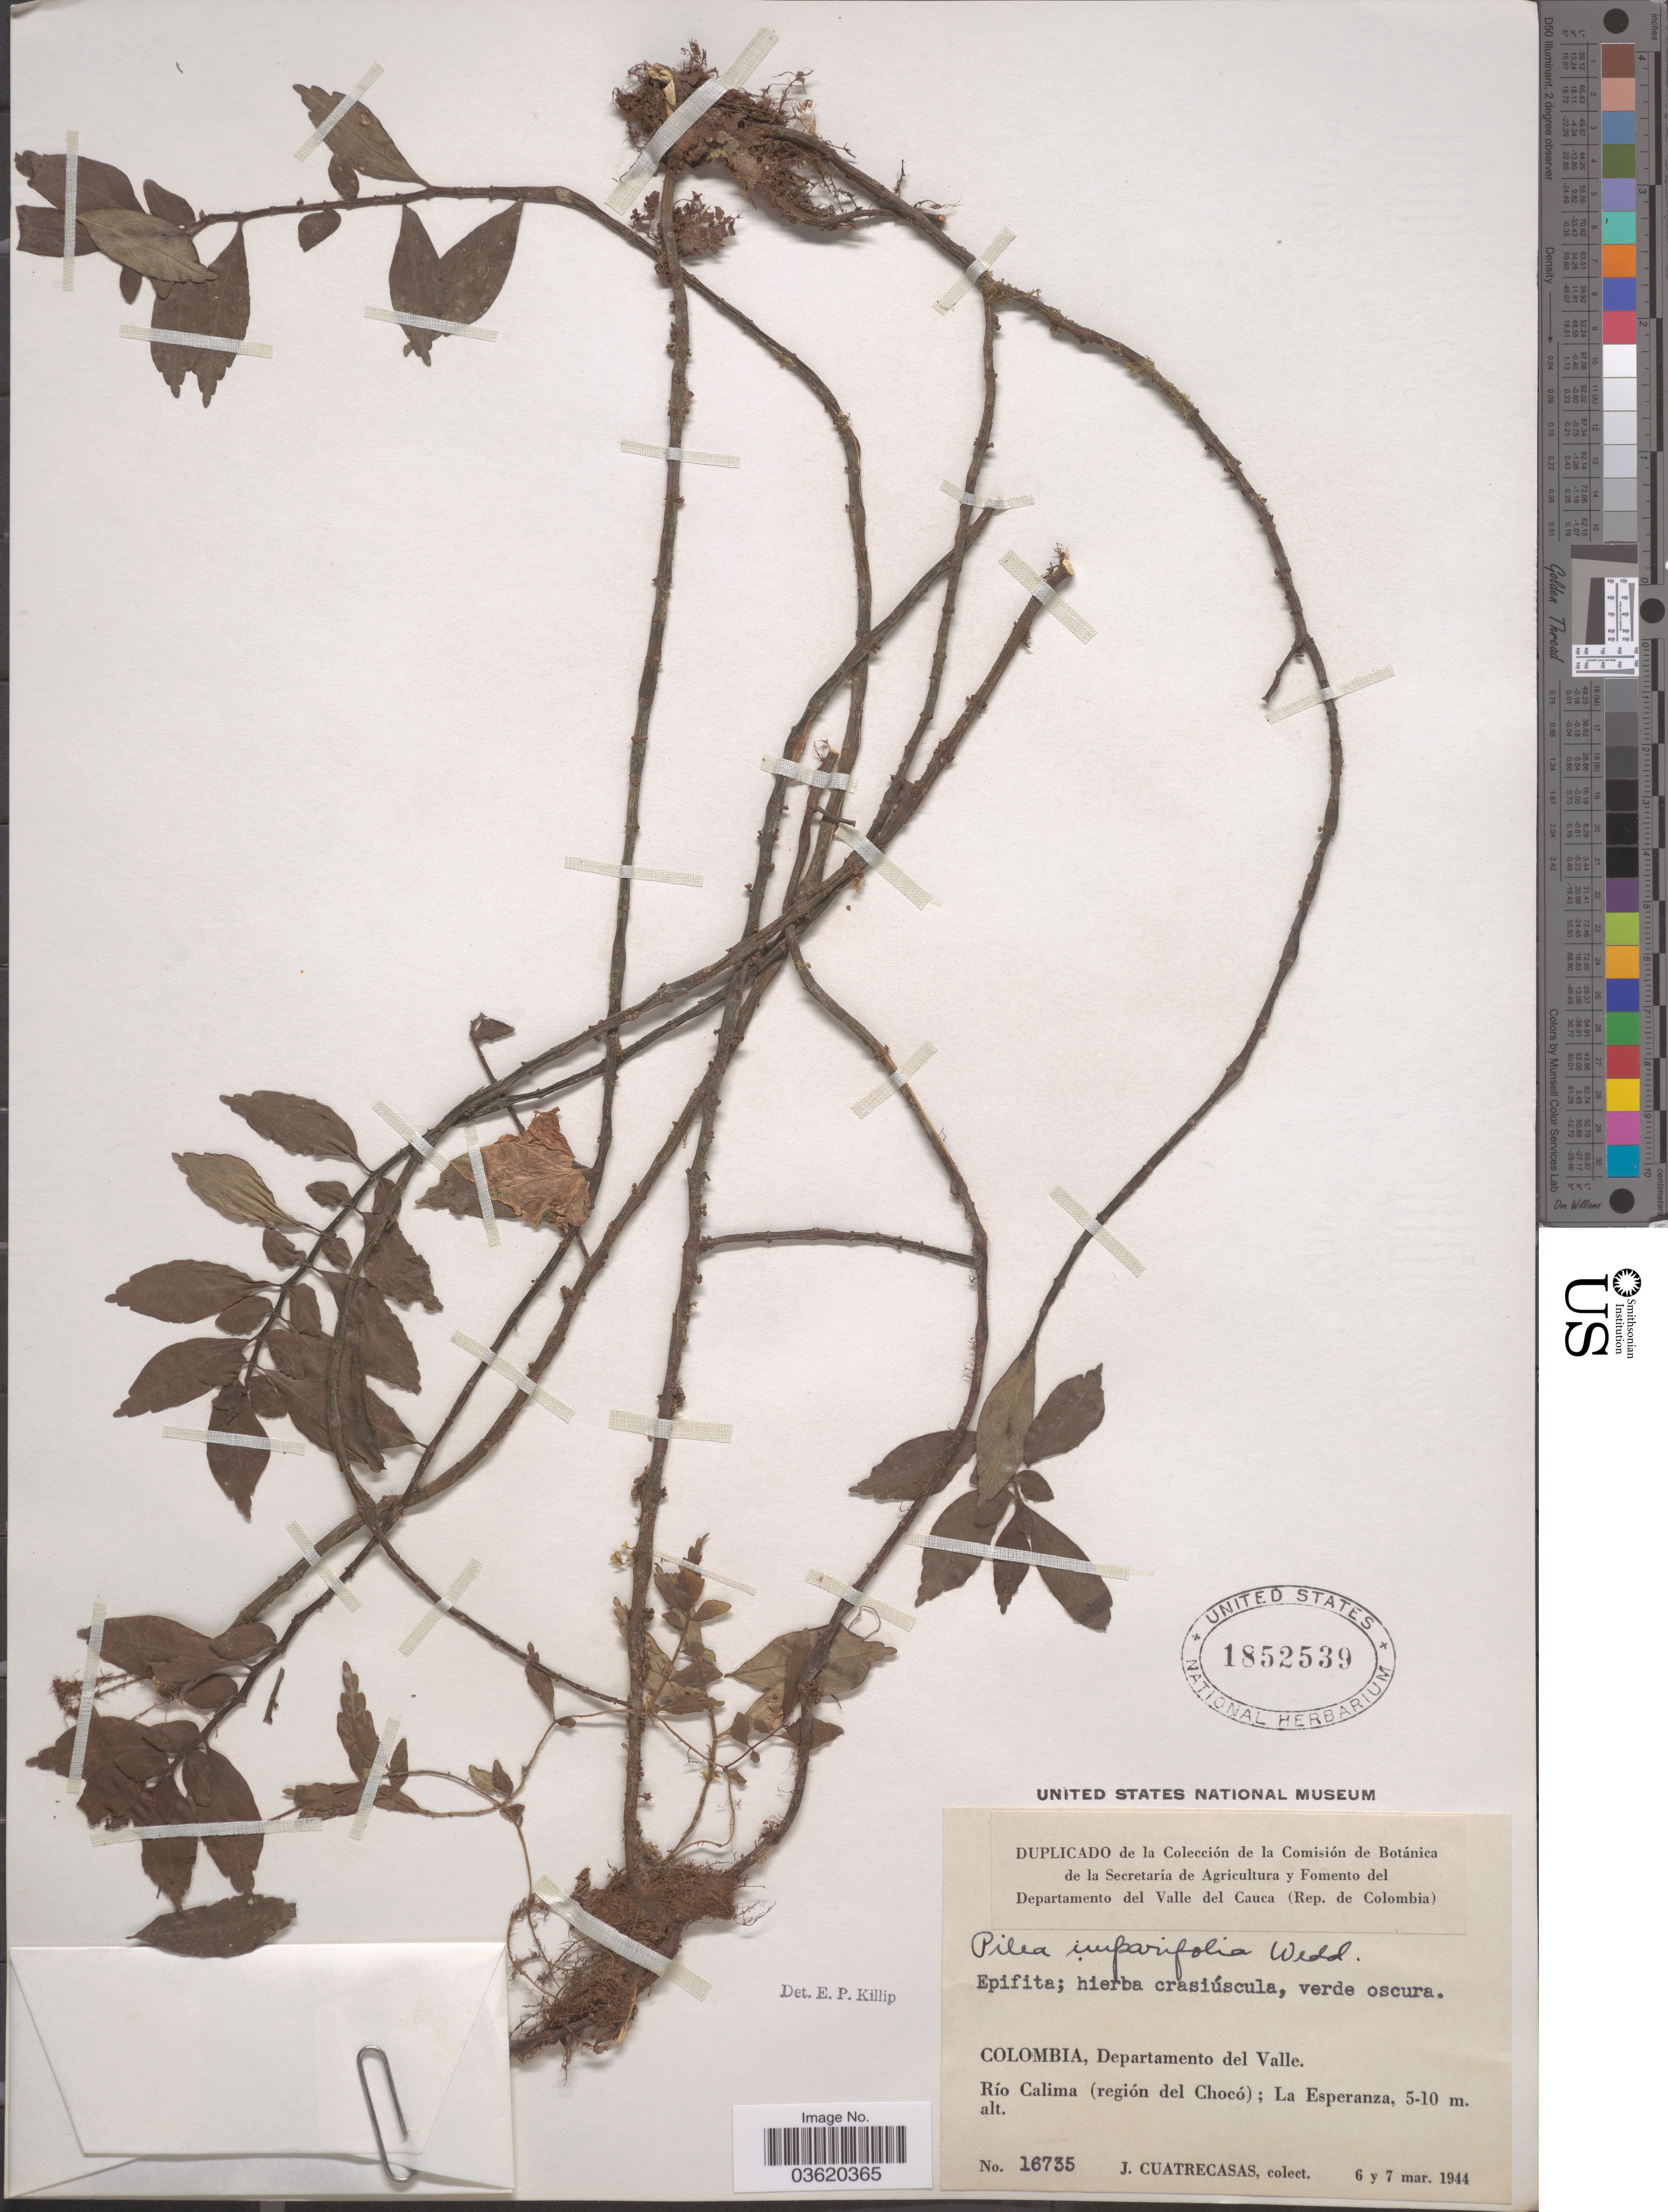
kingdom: Plantae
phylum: Tracheophyta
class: Magnoliopsida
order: Rosales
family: Urticaceae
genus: Pilea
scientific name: Pilea imparifolia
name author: Wedd.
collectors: J. Cuatrecasas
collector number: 16735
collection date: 1944-03-06/1944-03-07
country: Colombia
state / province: Valle del Cauca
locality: Departamento del Valle. Río Calima (región del Chocó); La Esperanza.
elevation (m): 5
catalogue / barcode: US 1852539